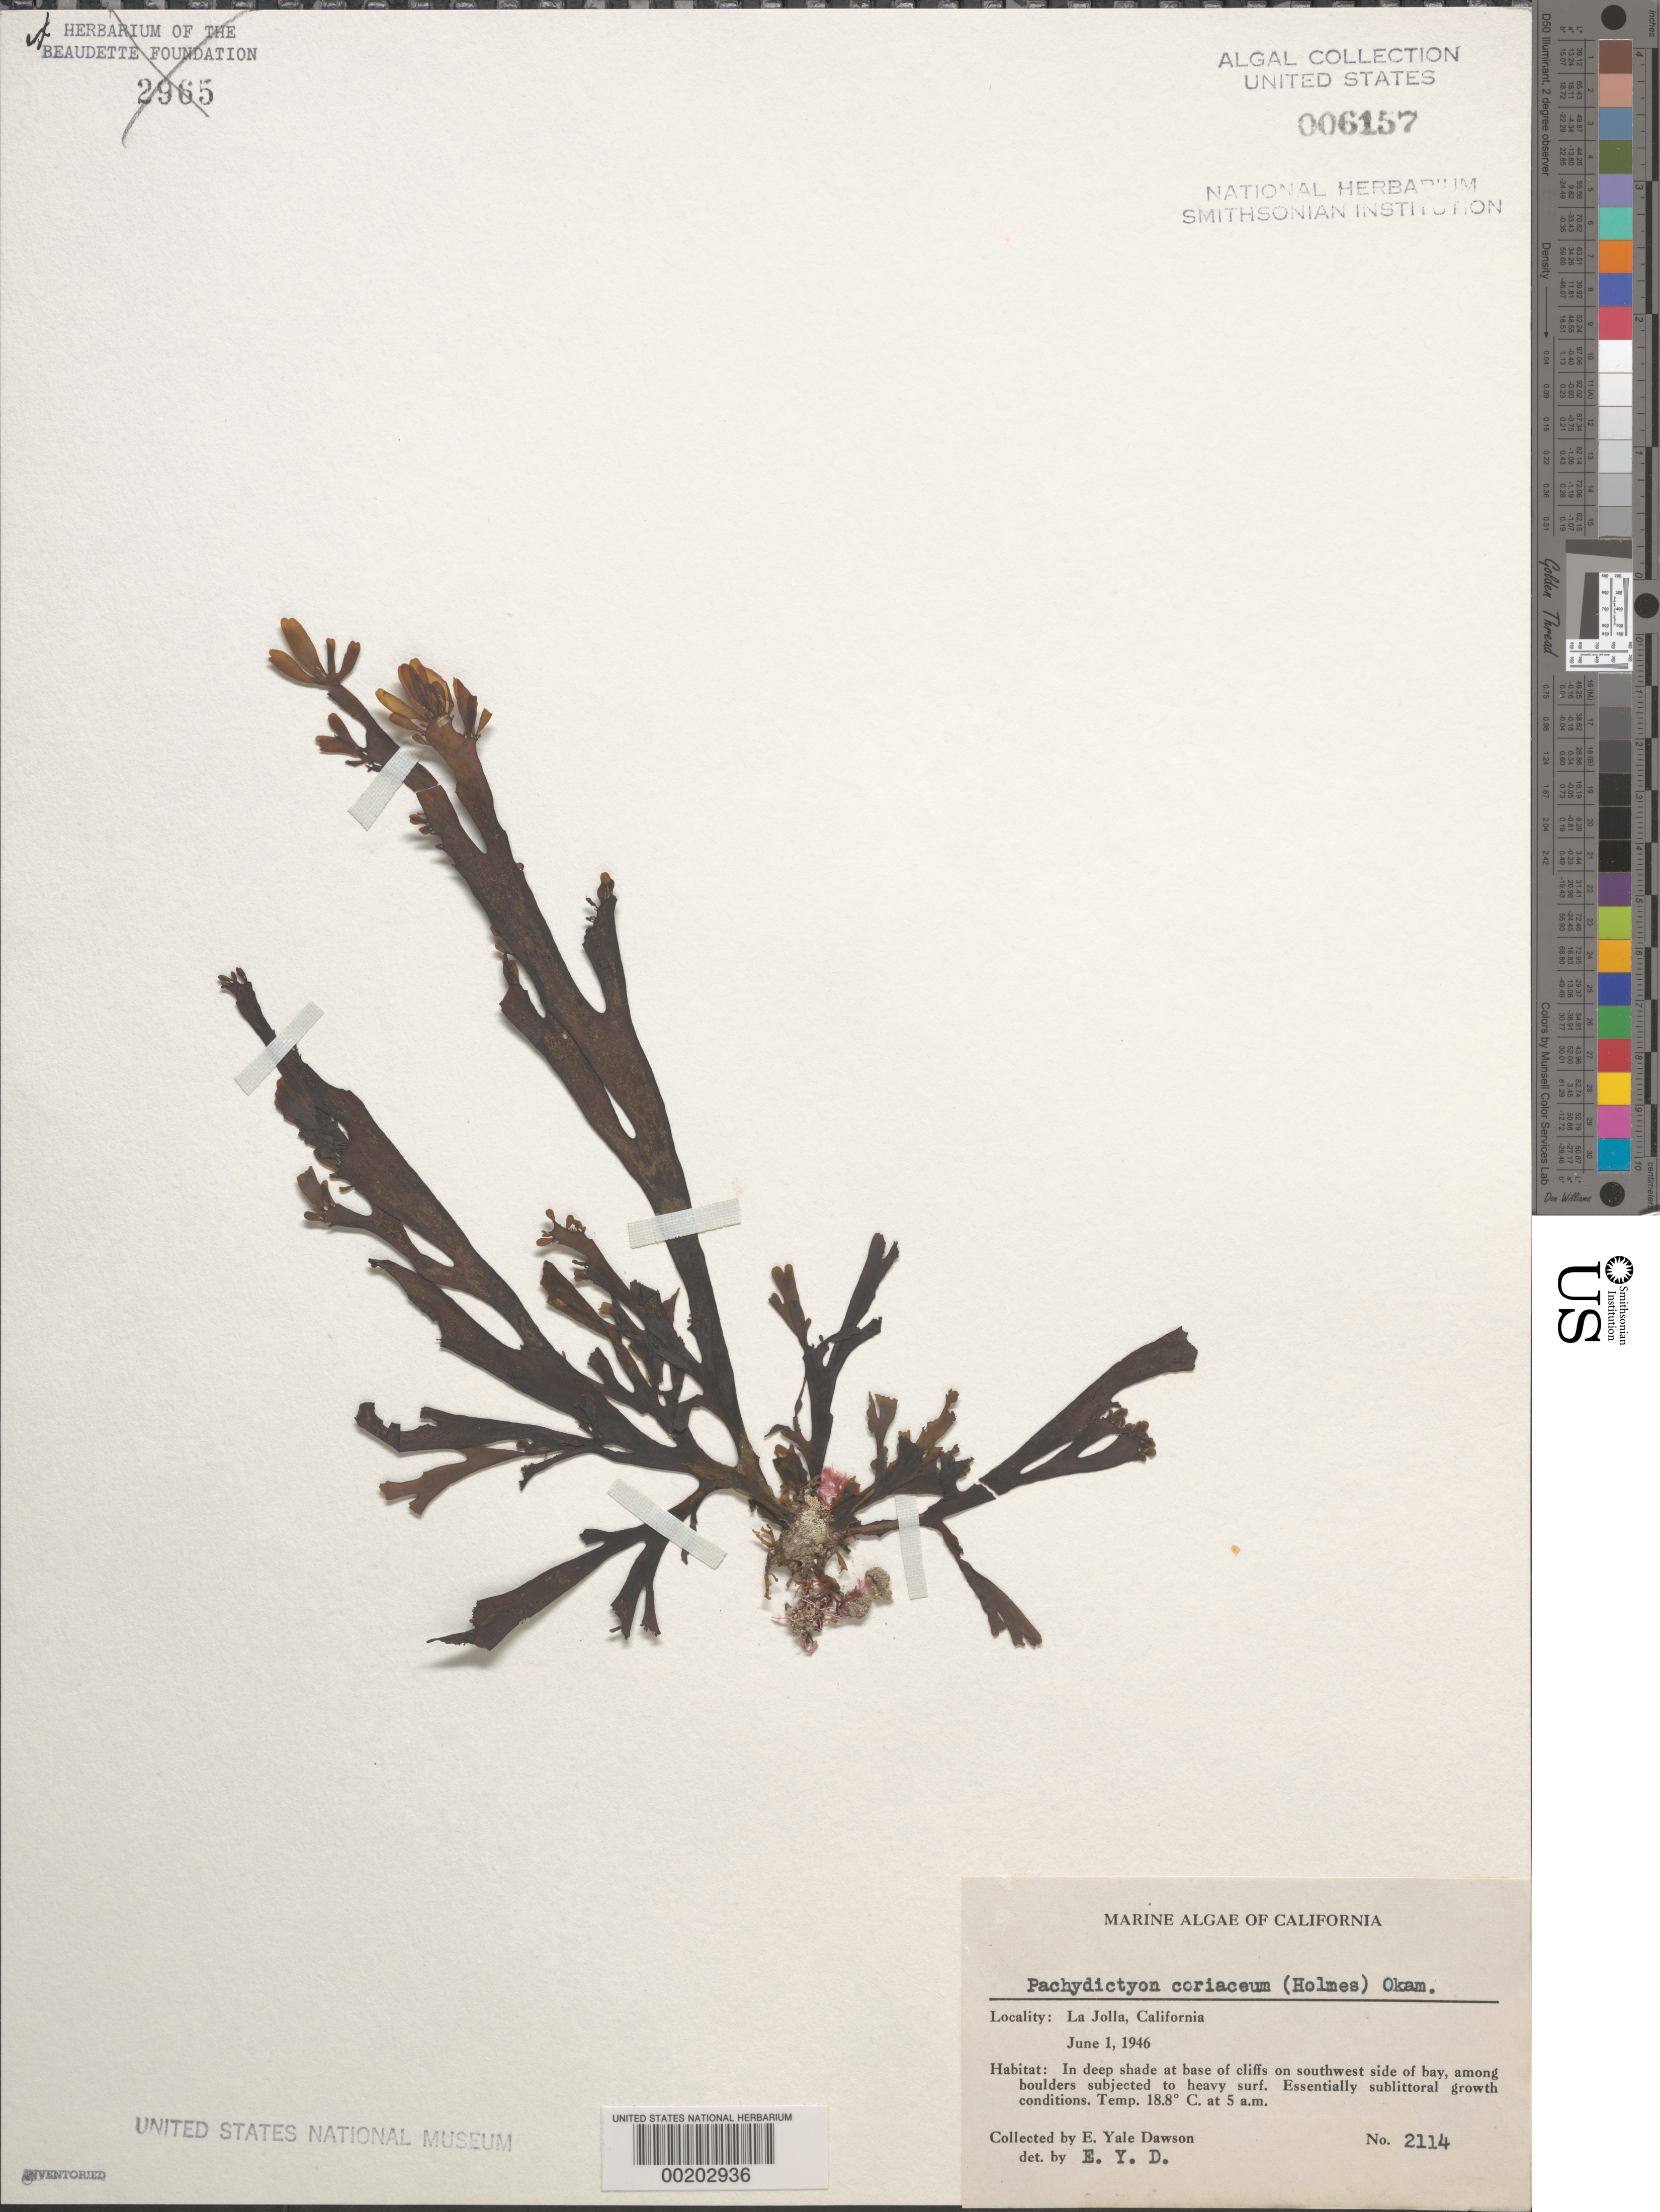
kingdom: Chromista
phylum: Ochrophyta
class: Phaeophyceae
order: Dictyotales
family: Dictyotaceae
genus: Pachydictyon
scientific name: Pachydictyon coriaceum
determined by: Dawson, E. Y.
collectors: E. Y. Dawson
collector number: EYD 2114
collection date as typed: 01 Jun 1946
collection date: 1946-06-01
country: United States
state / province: California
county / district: San Diego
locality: La Jolla, southwest La Jolla Bay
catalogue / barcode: US 6157